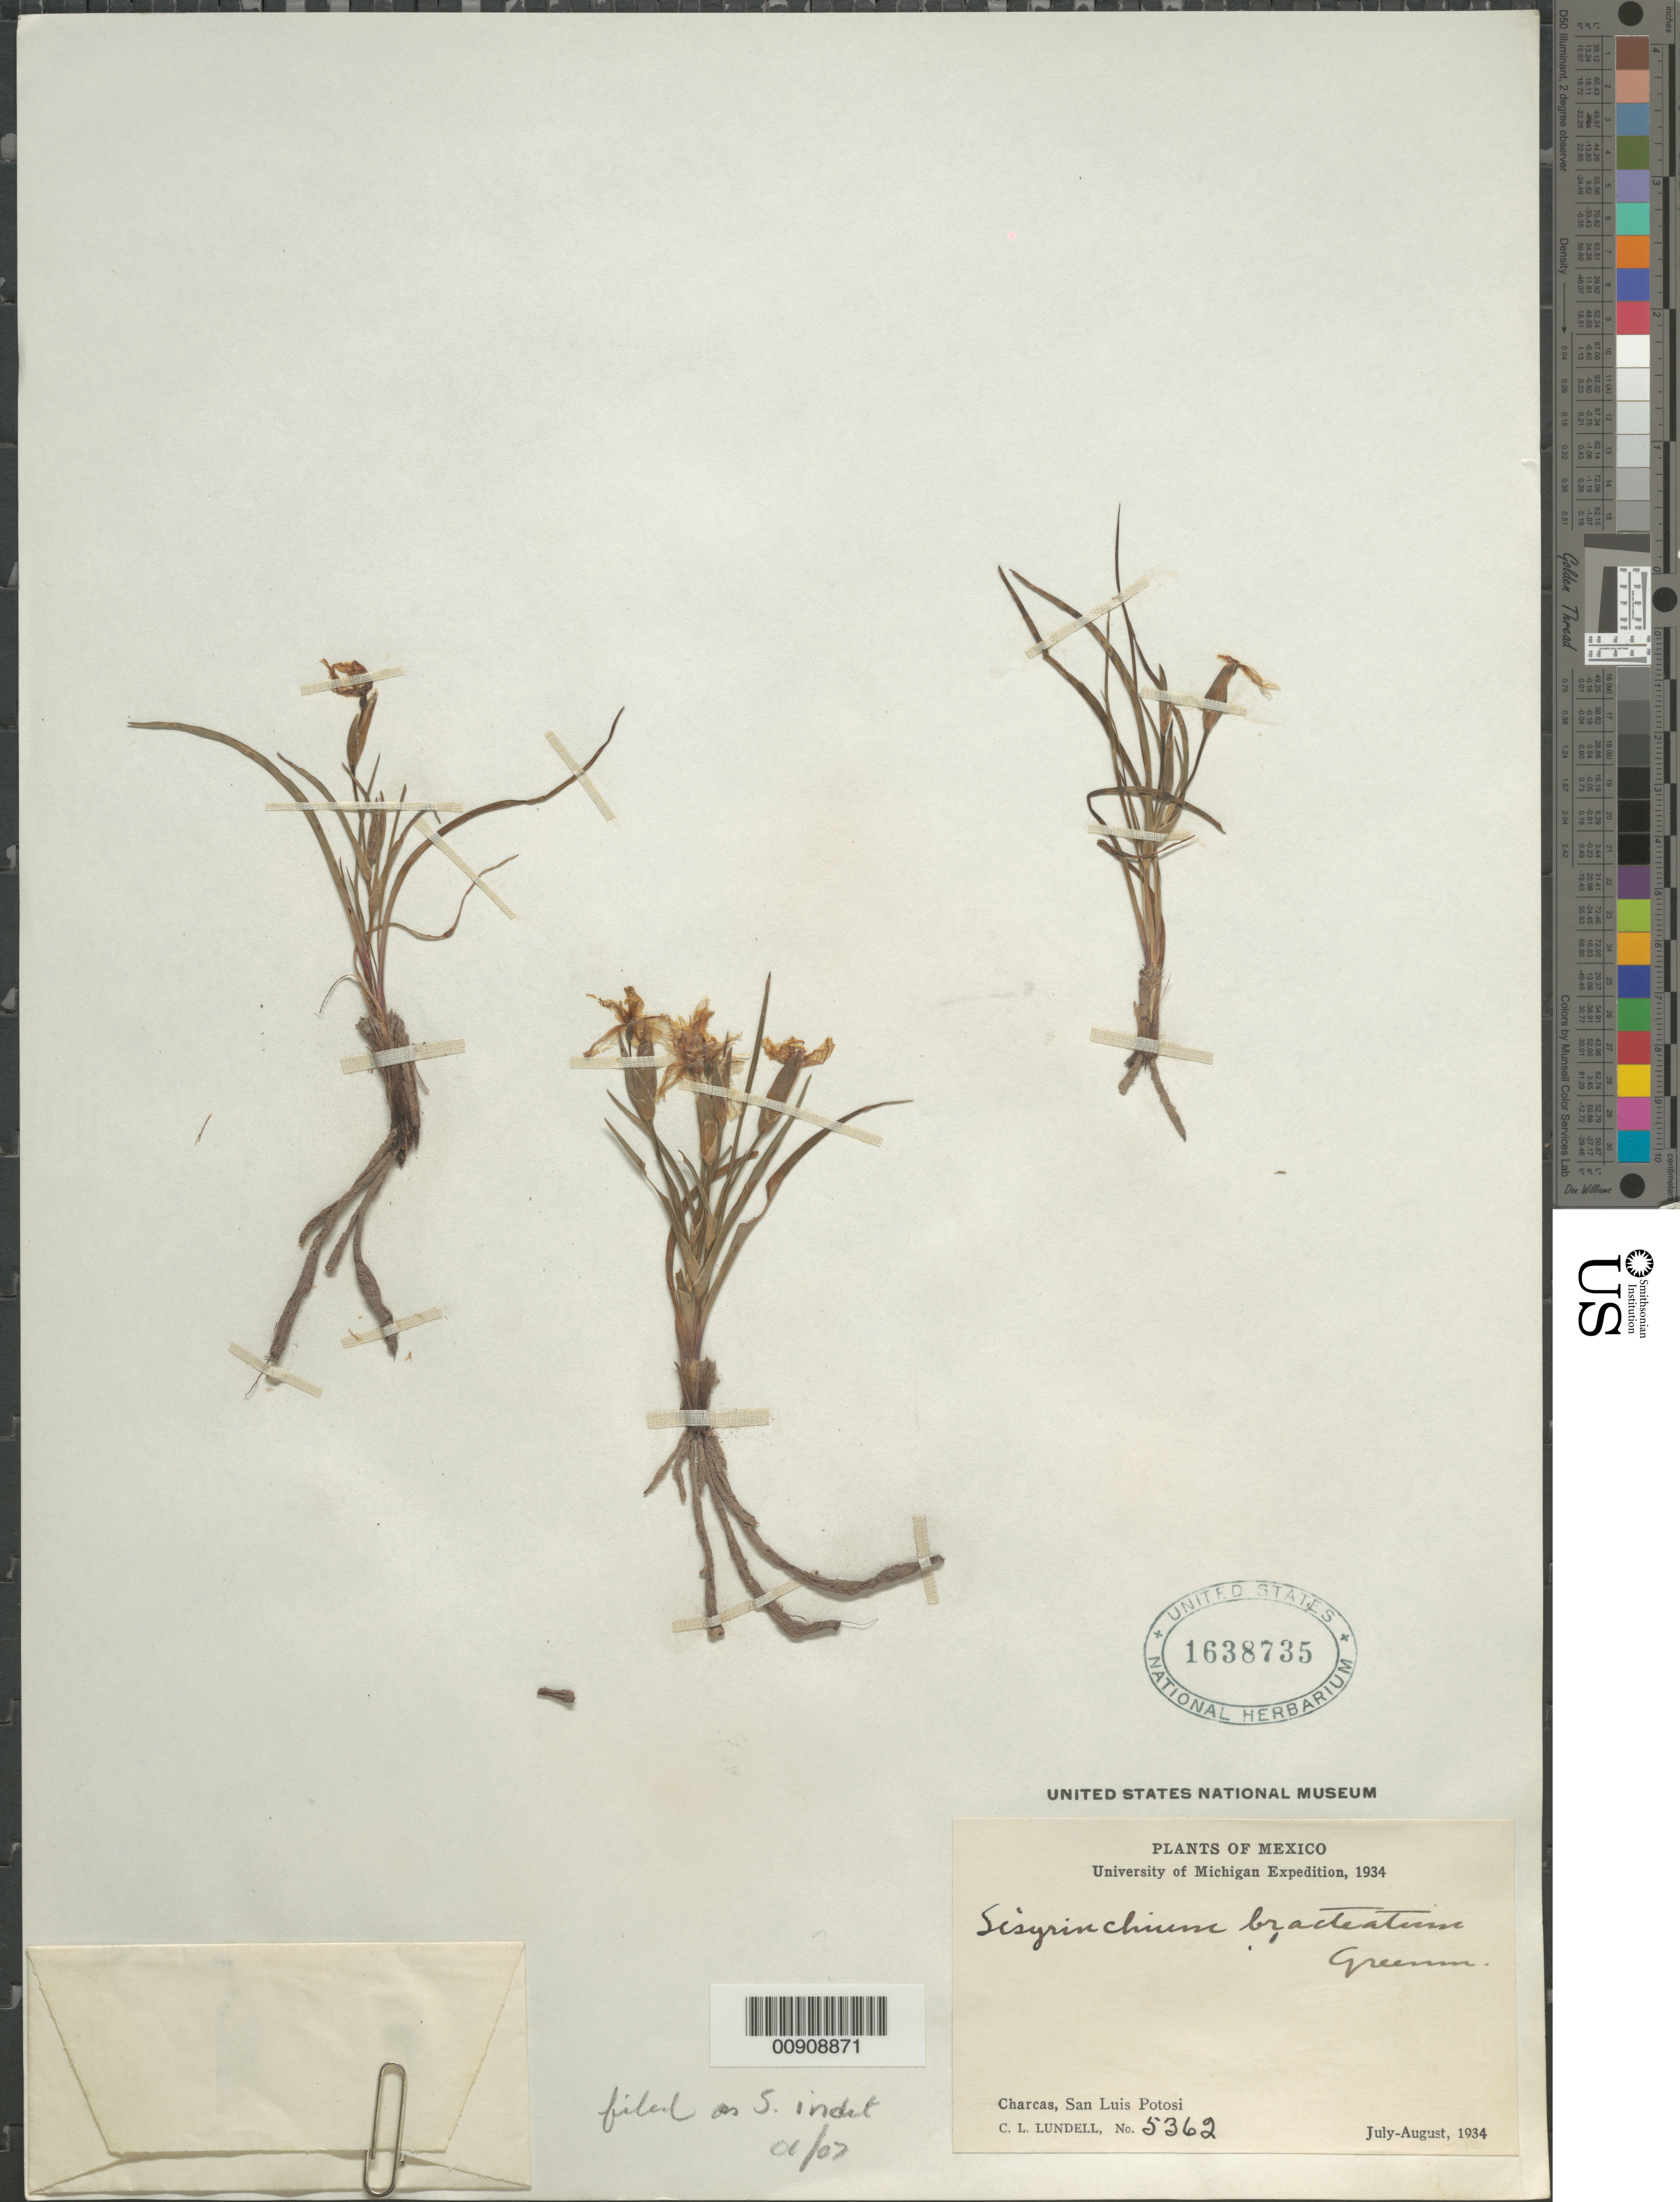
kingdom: Plantae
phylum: Tracheophyta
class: Liliopsida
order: Asparagales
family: Iridaceae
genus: Sisyrinchium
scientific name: Sisyrinchium sp.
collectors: C. L. Lundell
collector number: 5362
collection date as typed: Jul 1934 to -- Aug 1934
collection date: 1934-07/1934-08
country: Mexico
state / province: San Luis Potosí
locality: Charcas, San Luis Potosí.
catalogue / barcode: US 1638735